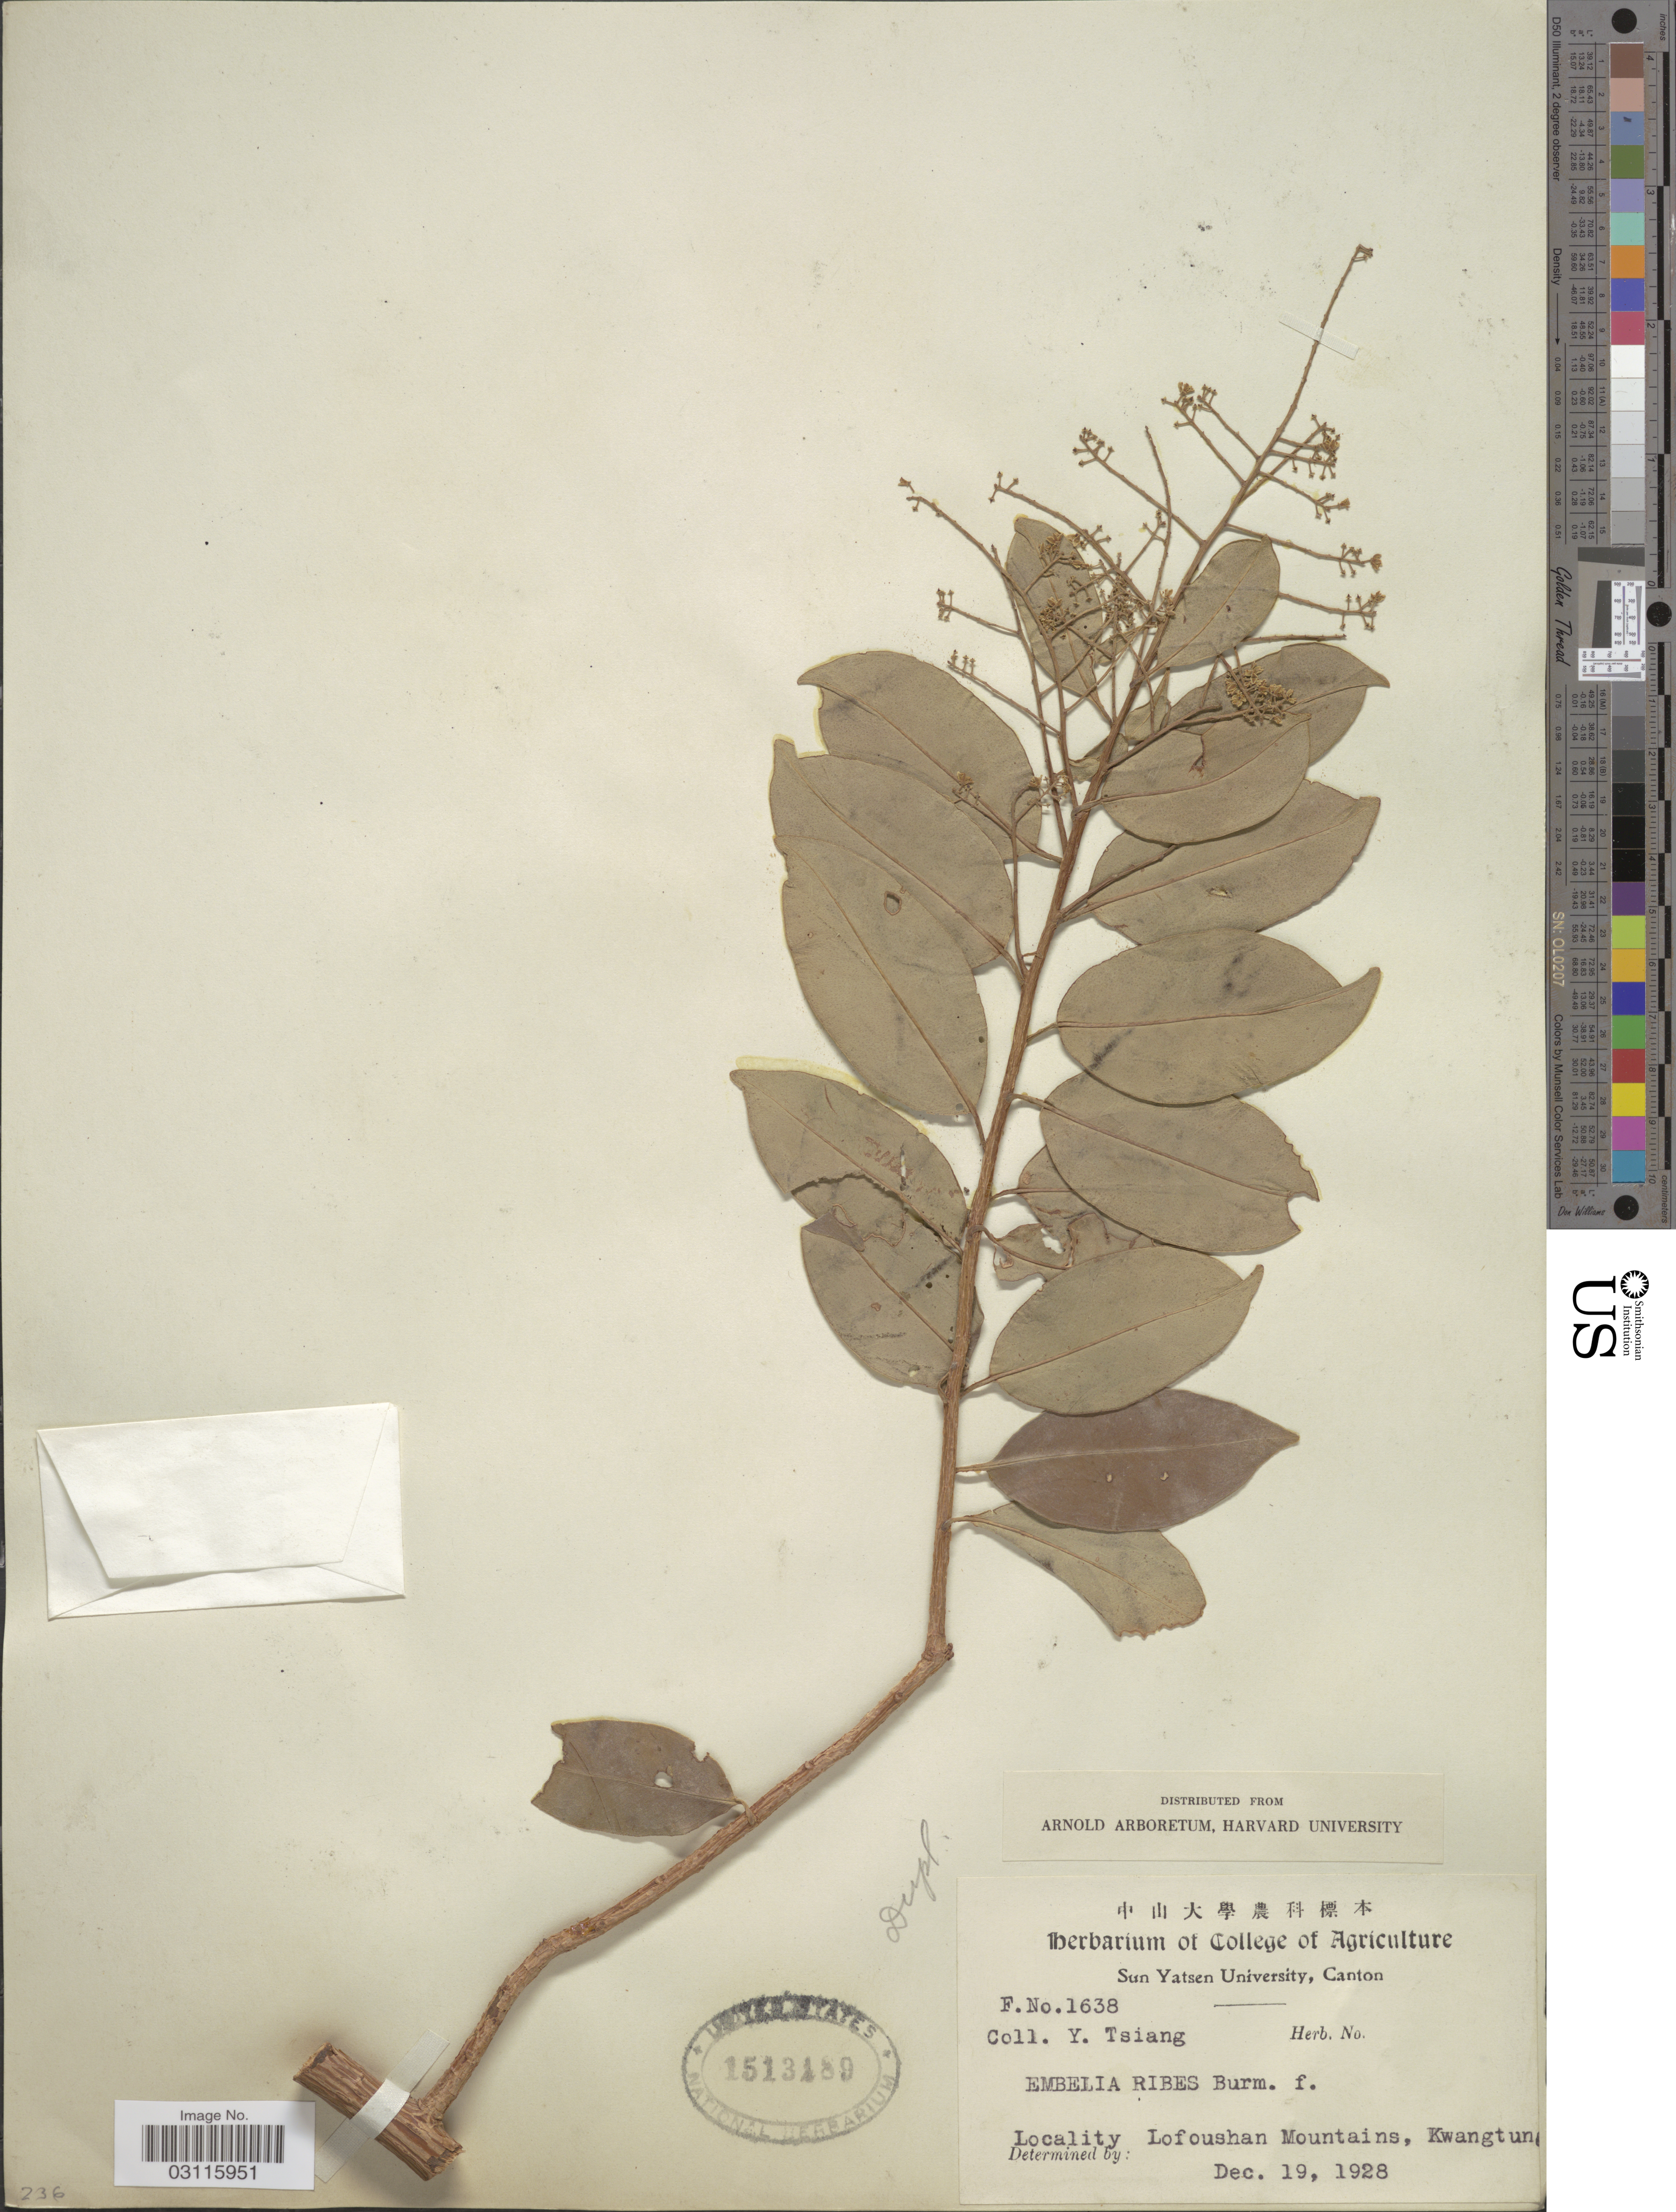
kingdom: Plantae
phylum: Tracheophyta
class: Magnoliopsida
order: Ericales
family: Primulaceae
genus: Embelia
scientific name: Embelia ribes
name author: Burm. f.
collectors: Y. Tsiang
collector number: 1638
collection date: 1928-12-19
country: China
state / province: Guangdong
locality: Lofoushan Mountains, Kwangtung.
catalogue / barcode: US 1513189